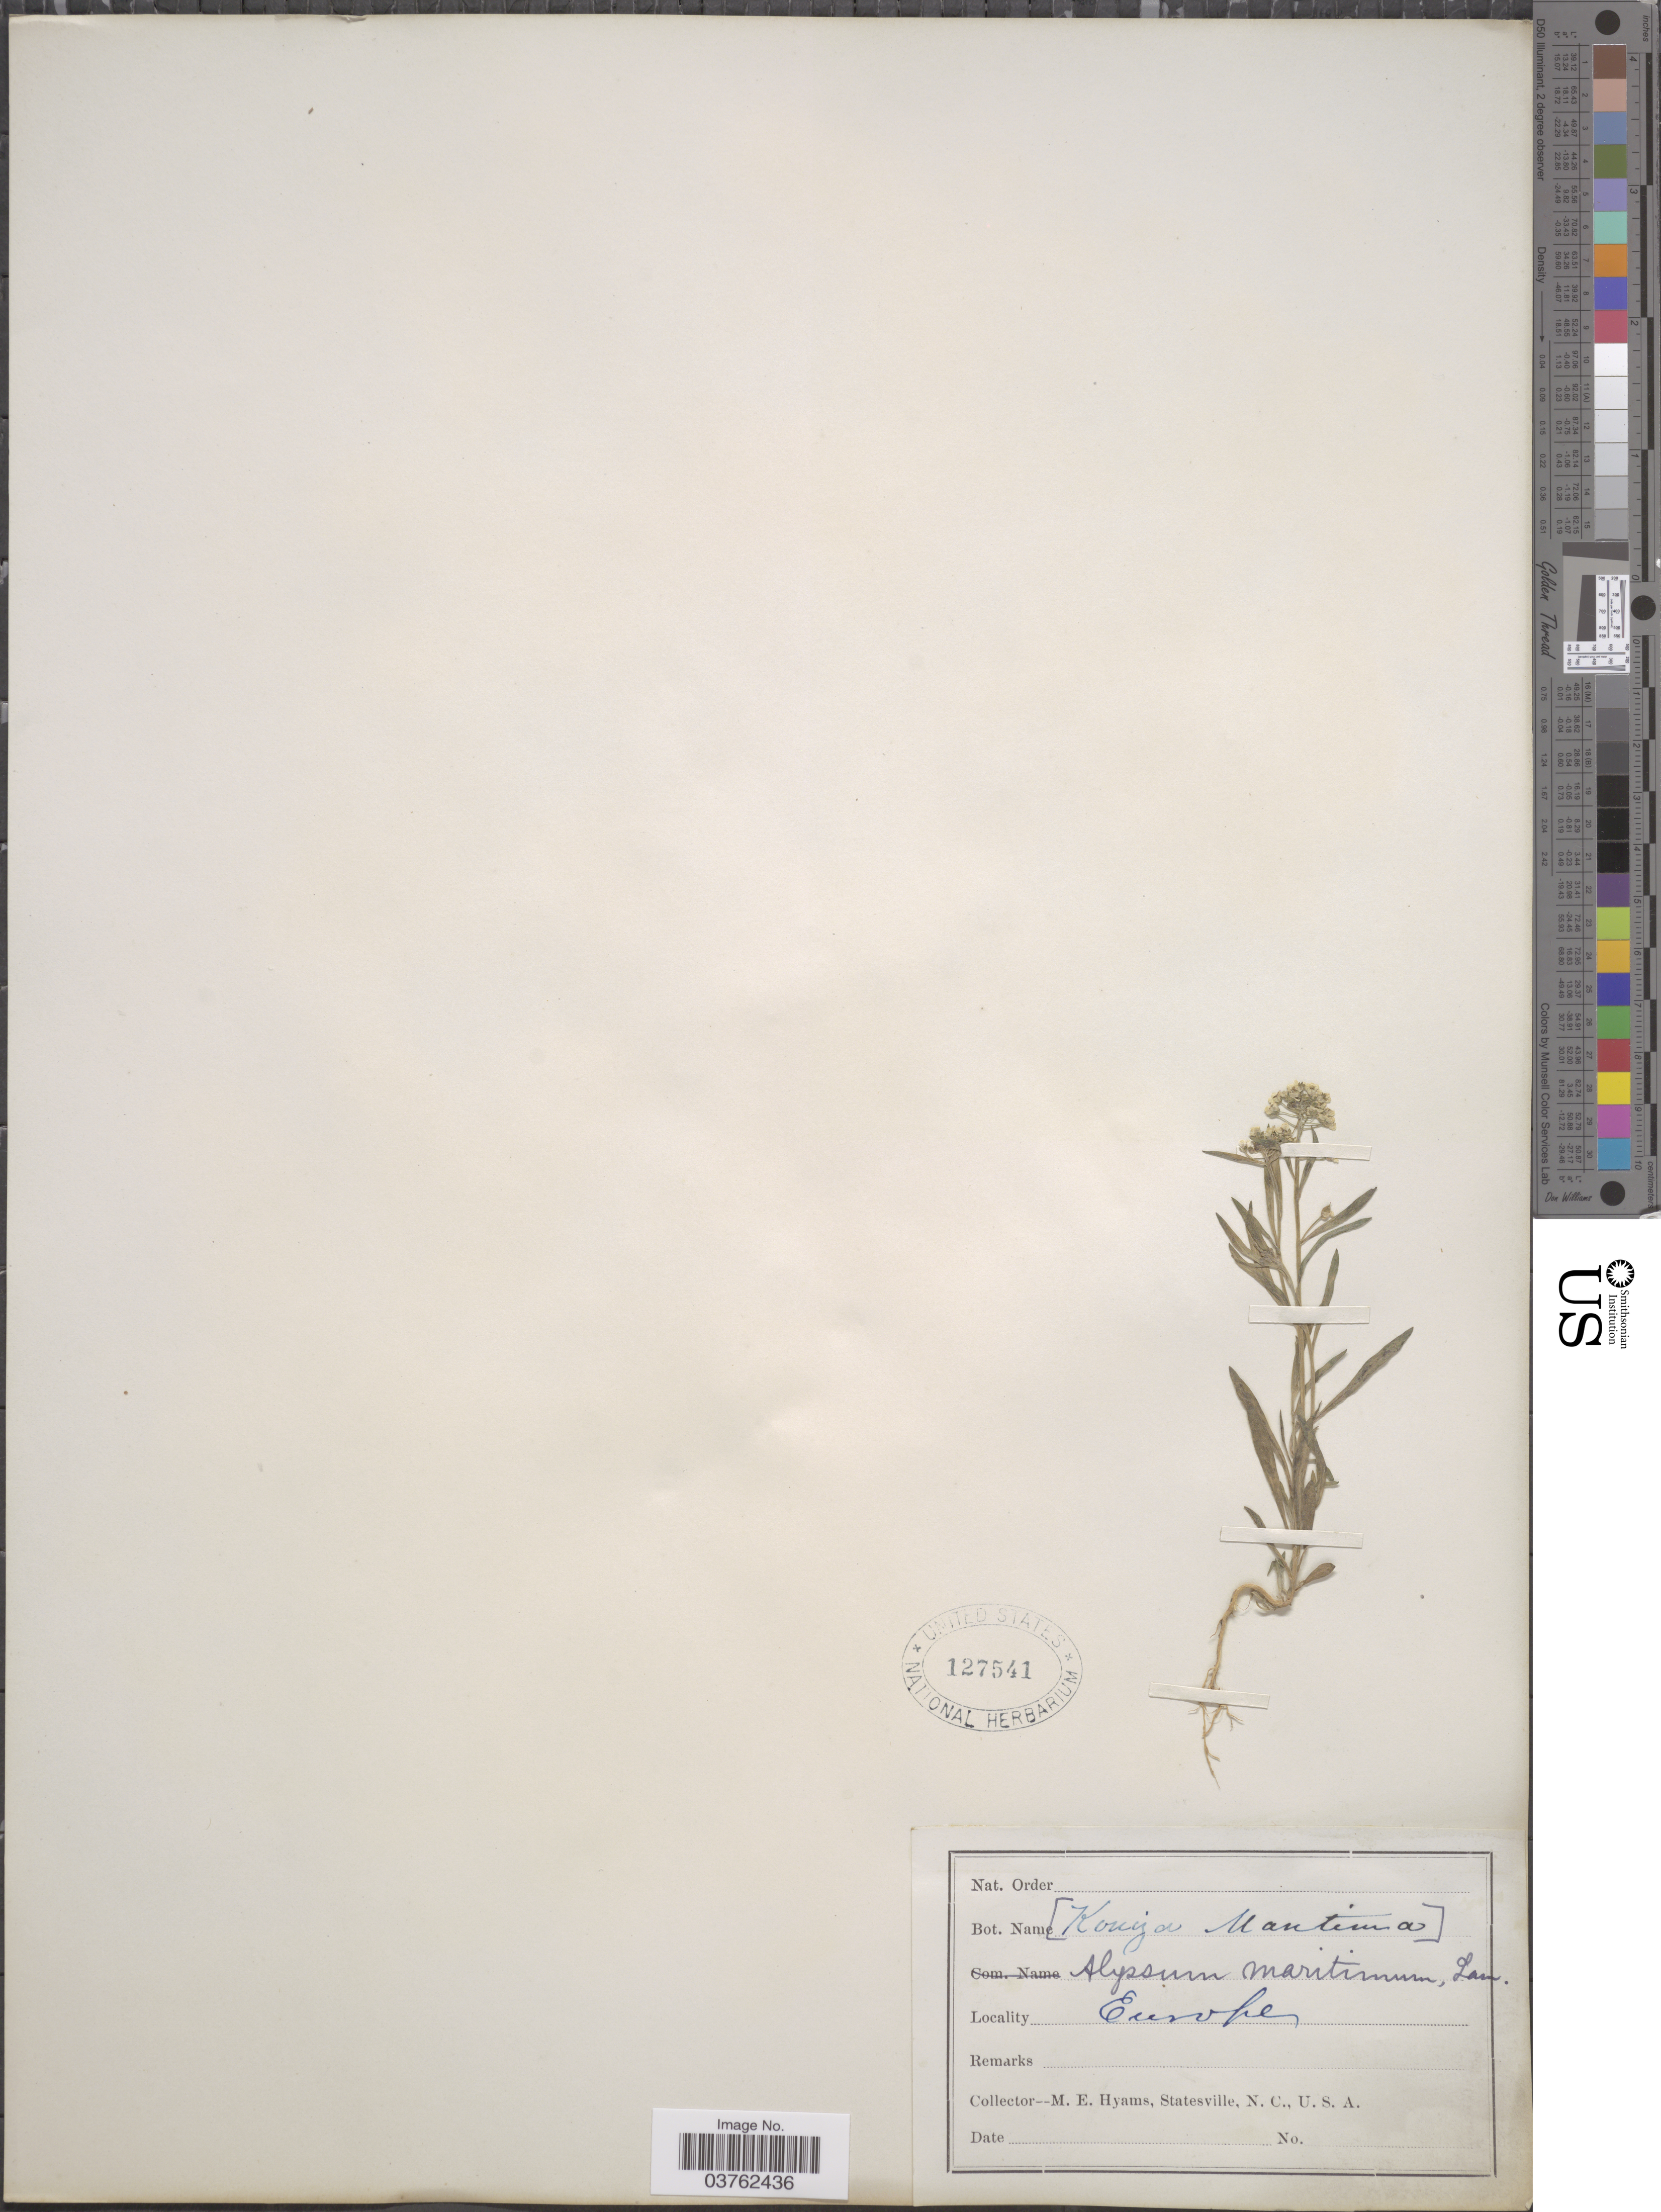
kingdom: Plantae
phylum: Tracheophyta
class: Magnoliopsida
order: Brassicales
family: Brassicaceae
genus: Lobularia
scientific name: Lobularia maritima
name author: (L.) Desv.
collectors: M. E. Hyams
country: United States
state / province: North Carolina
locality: Europe. Statesville.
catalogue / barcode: US 127541